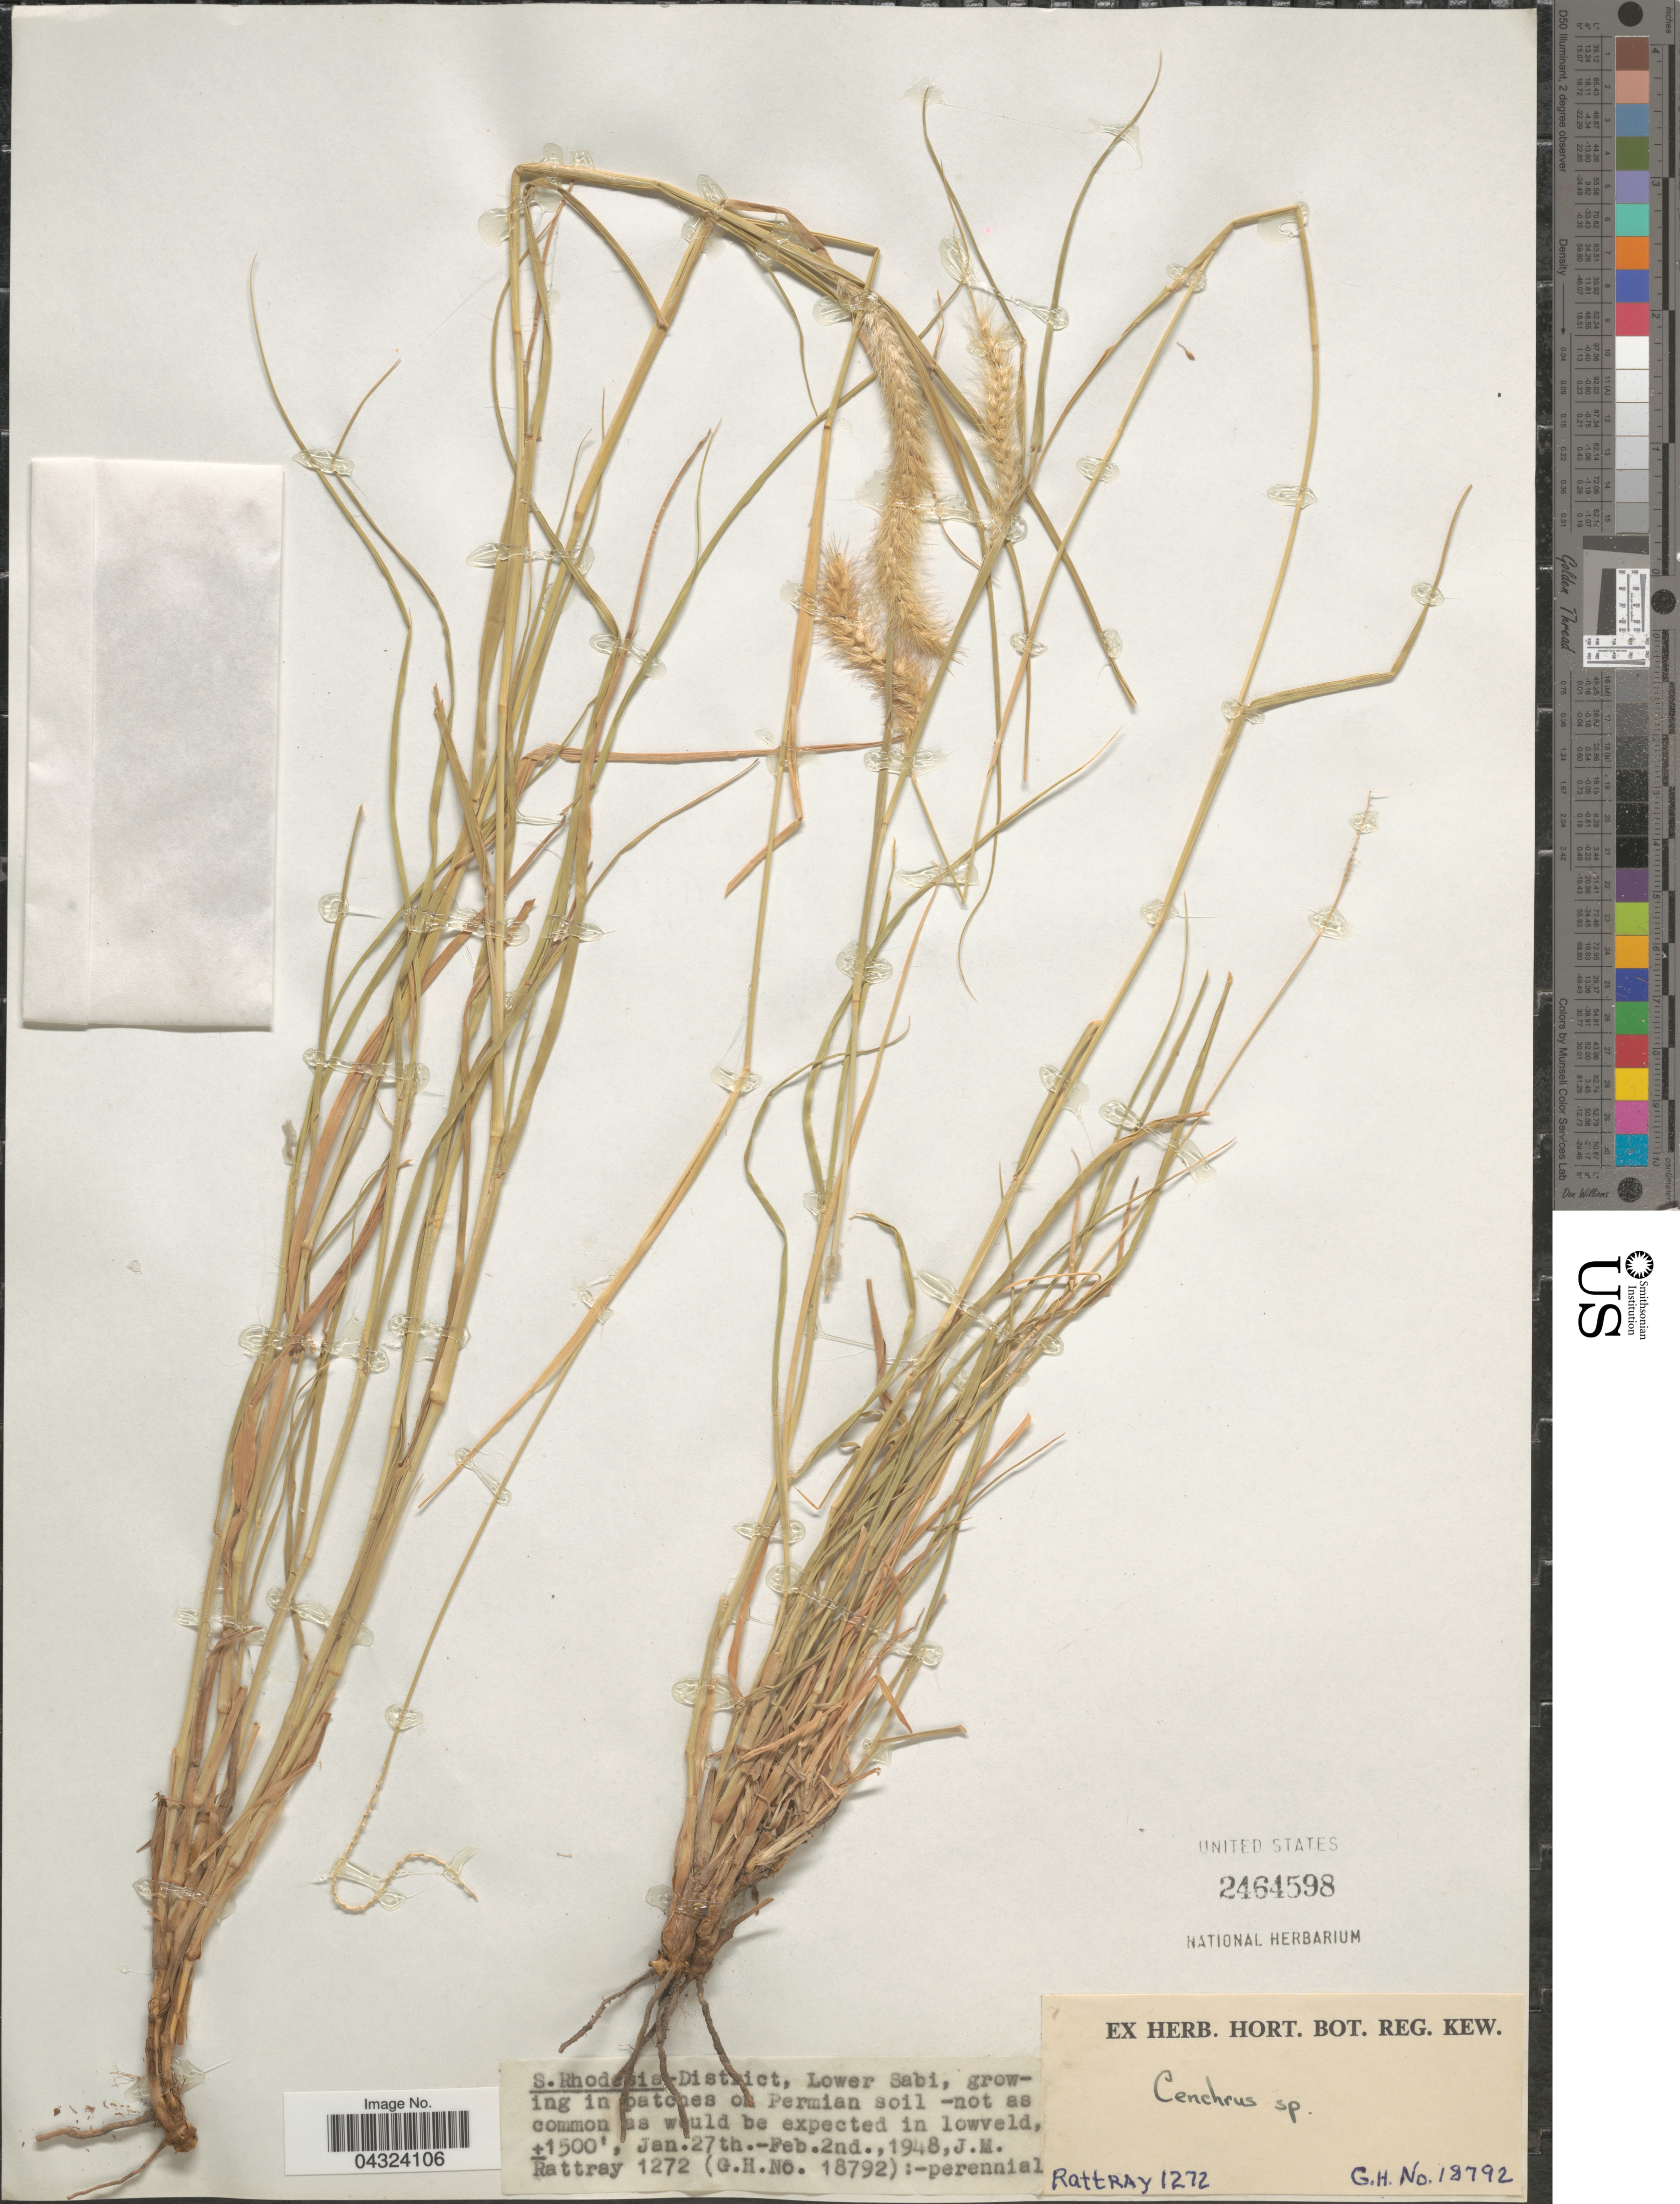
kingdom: Plantae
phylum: Tracheophyta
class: Liliopsida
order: Poales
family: Poaceae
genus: Cenchrus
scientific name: Cenchrus sp.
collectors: J. Rattray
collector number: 1272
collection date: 1948-01-27/1948-02-02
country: Zimbabwe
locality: S. Rhodesia - District, Lower Sabi.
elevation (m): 457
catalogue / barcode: US 2464598